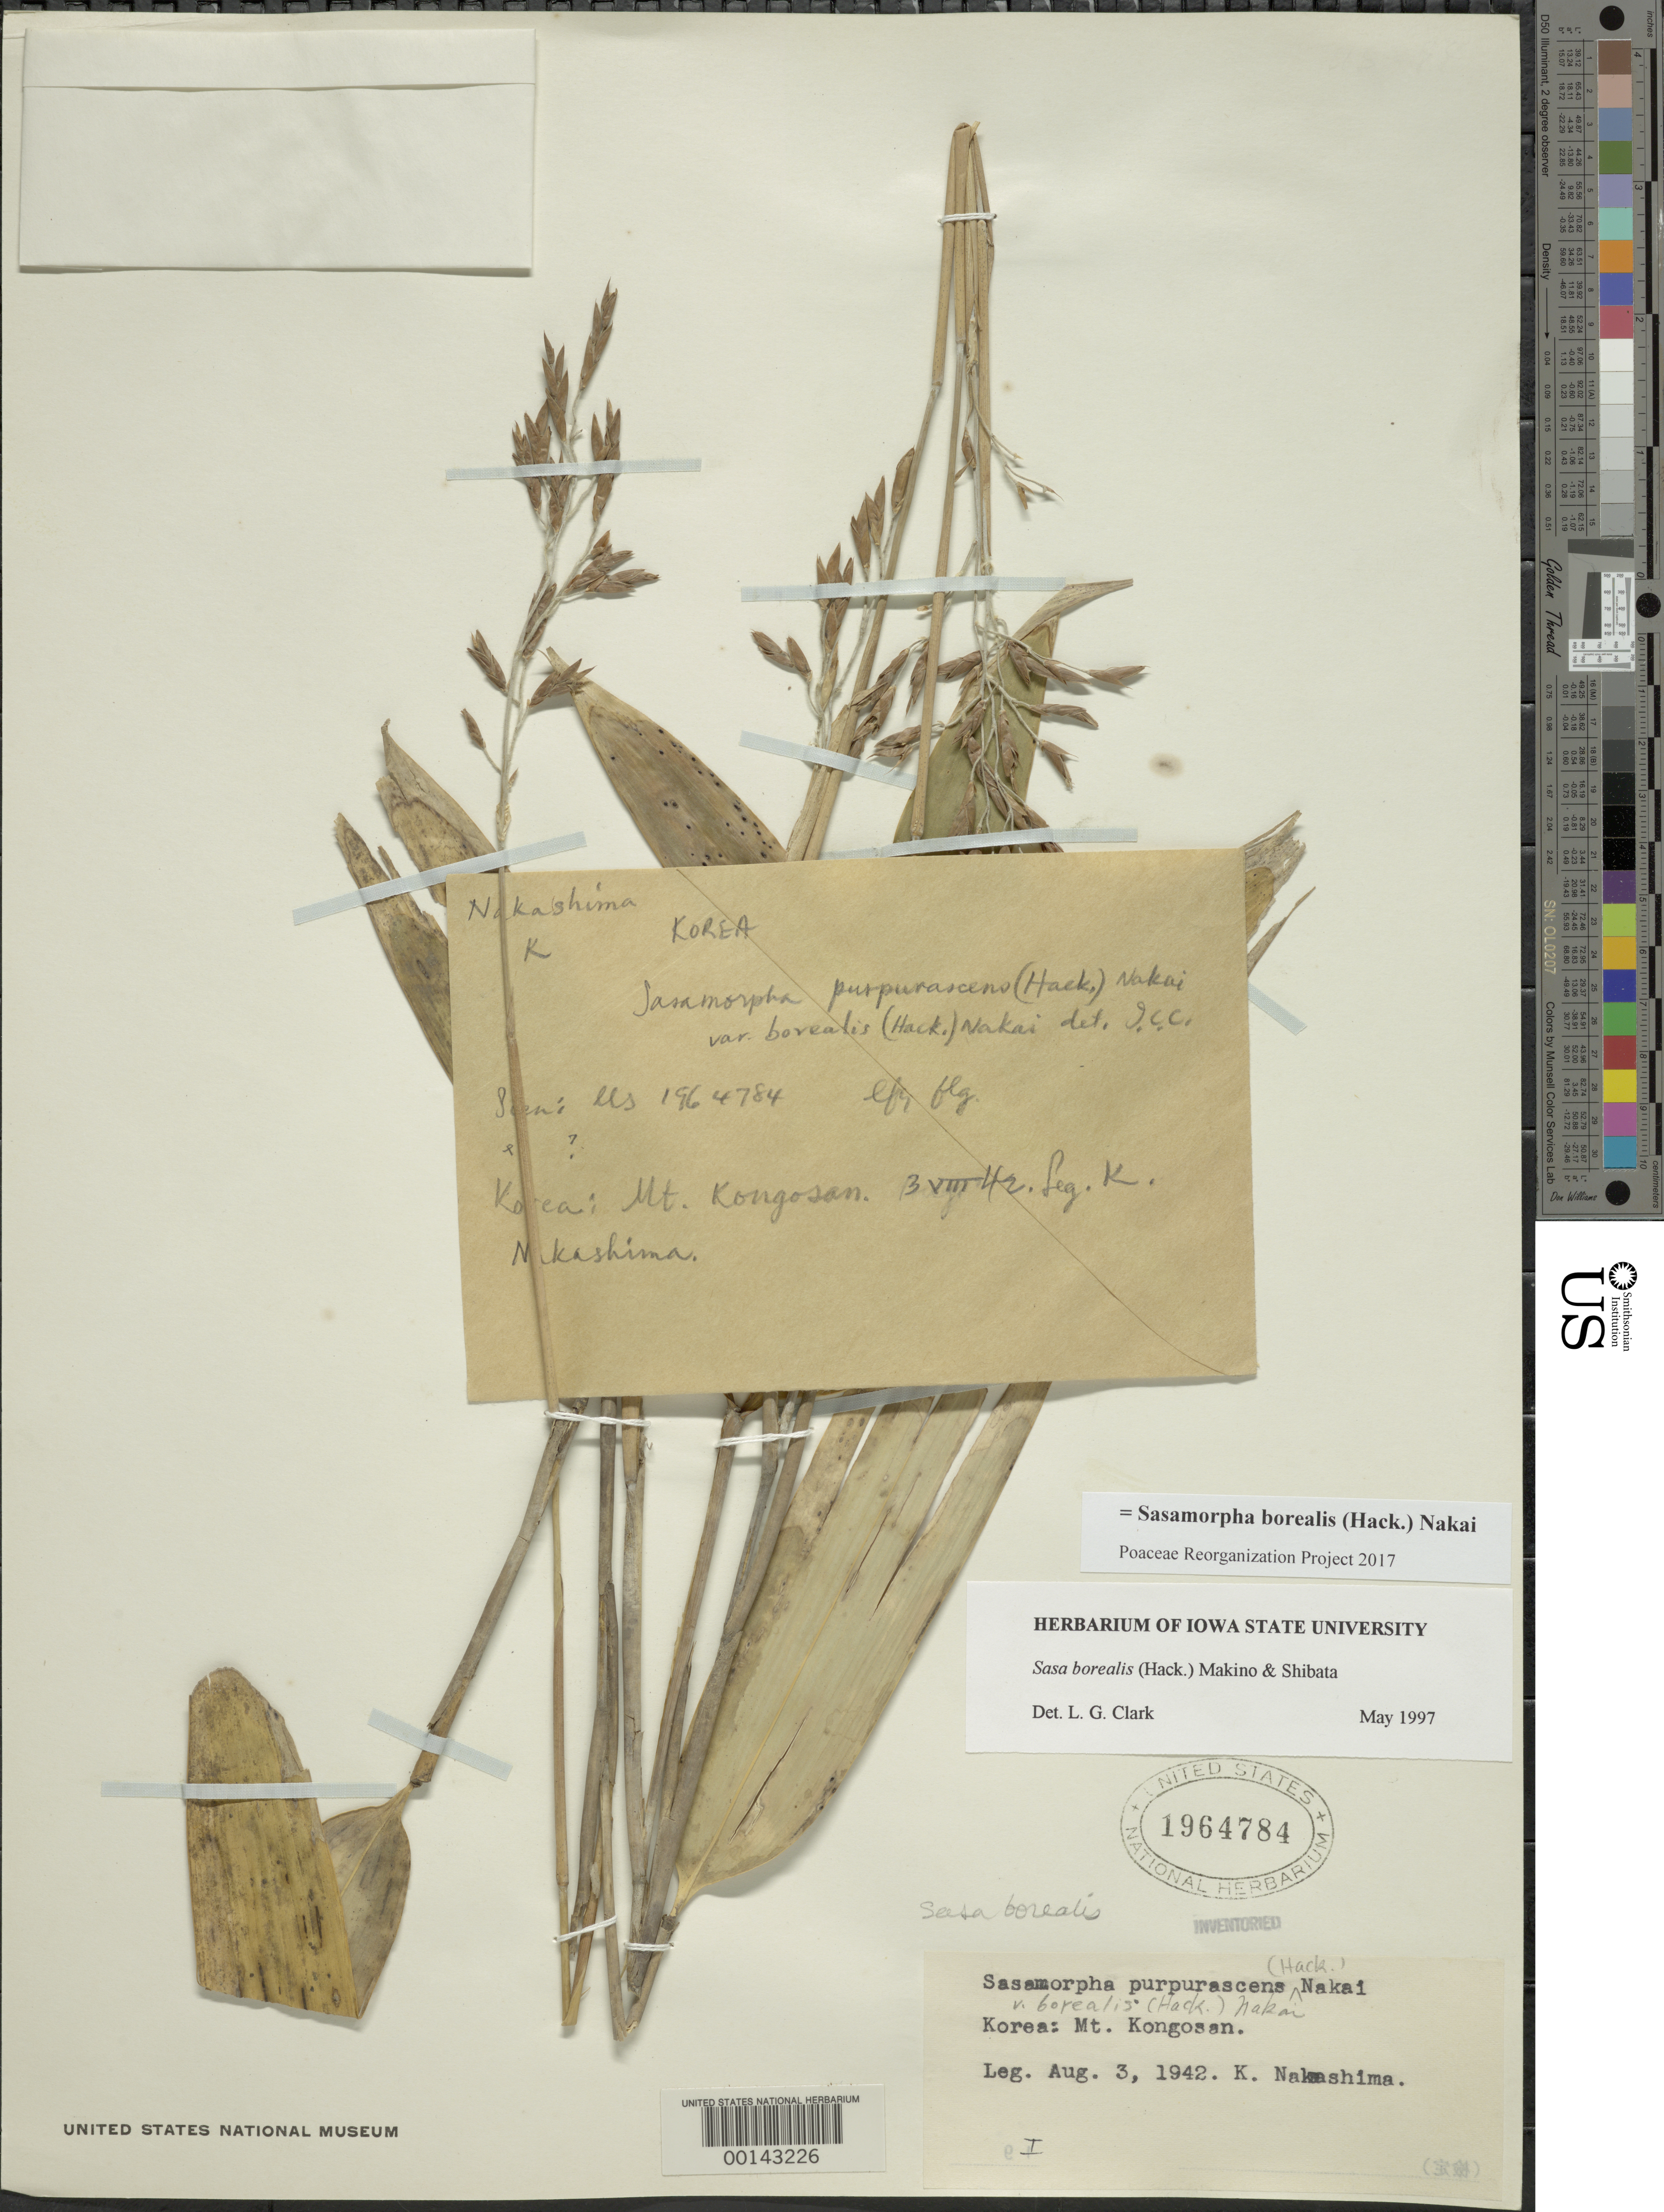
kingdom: Plantae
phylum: Tracheophyta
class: Liliopsida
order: Poales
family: Poaceae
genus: Sasamorpha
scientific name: Sasamorpha borealis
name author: (Hack.) Nakai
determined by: Poaceae Reorganization Project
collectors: K. Nakashima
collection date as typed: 03 Aug 1942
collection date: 1942-08-03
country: North Korea / South Korea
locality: Mt. kongosan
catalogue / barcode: US 1964784